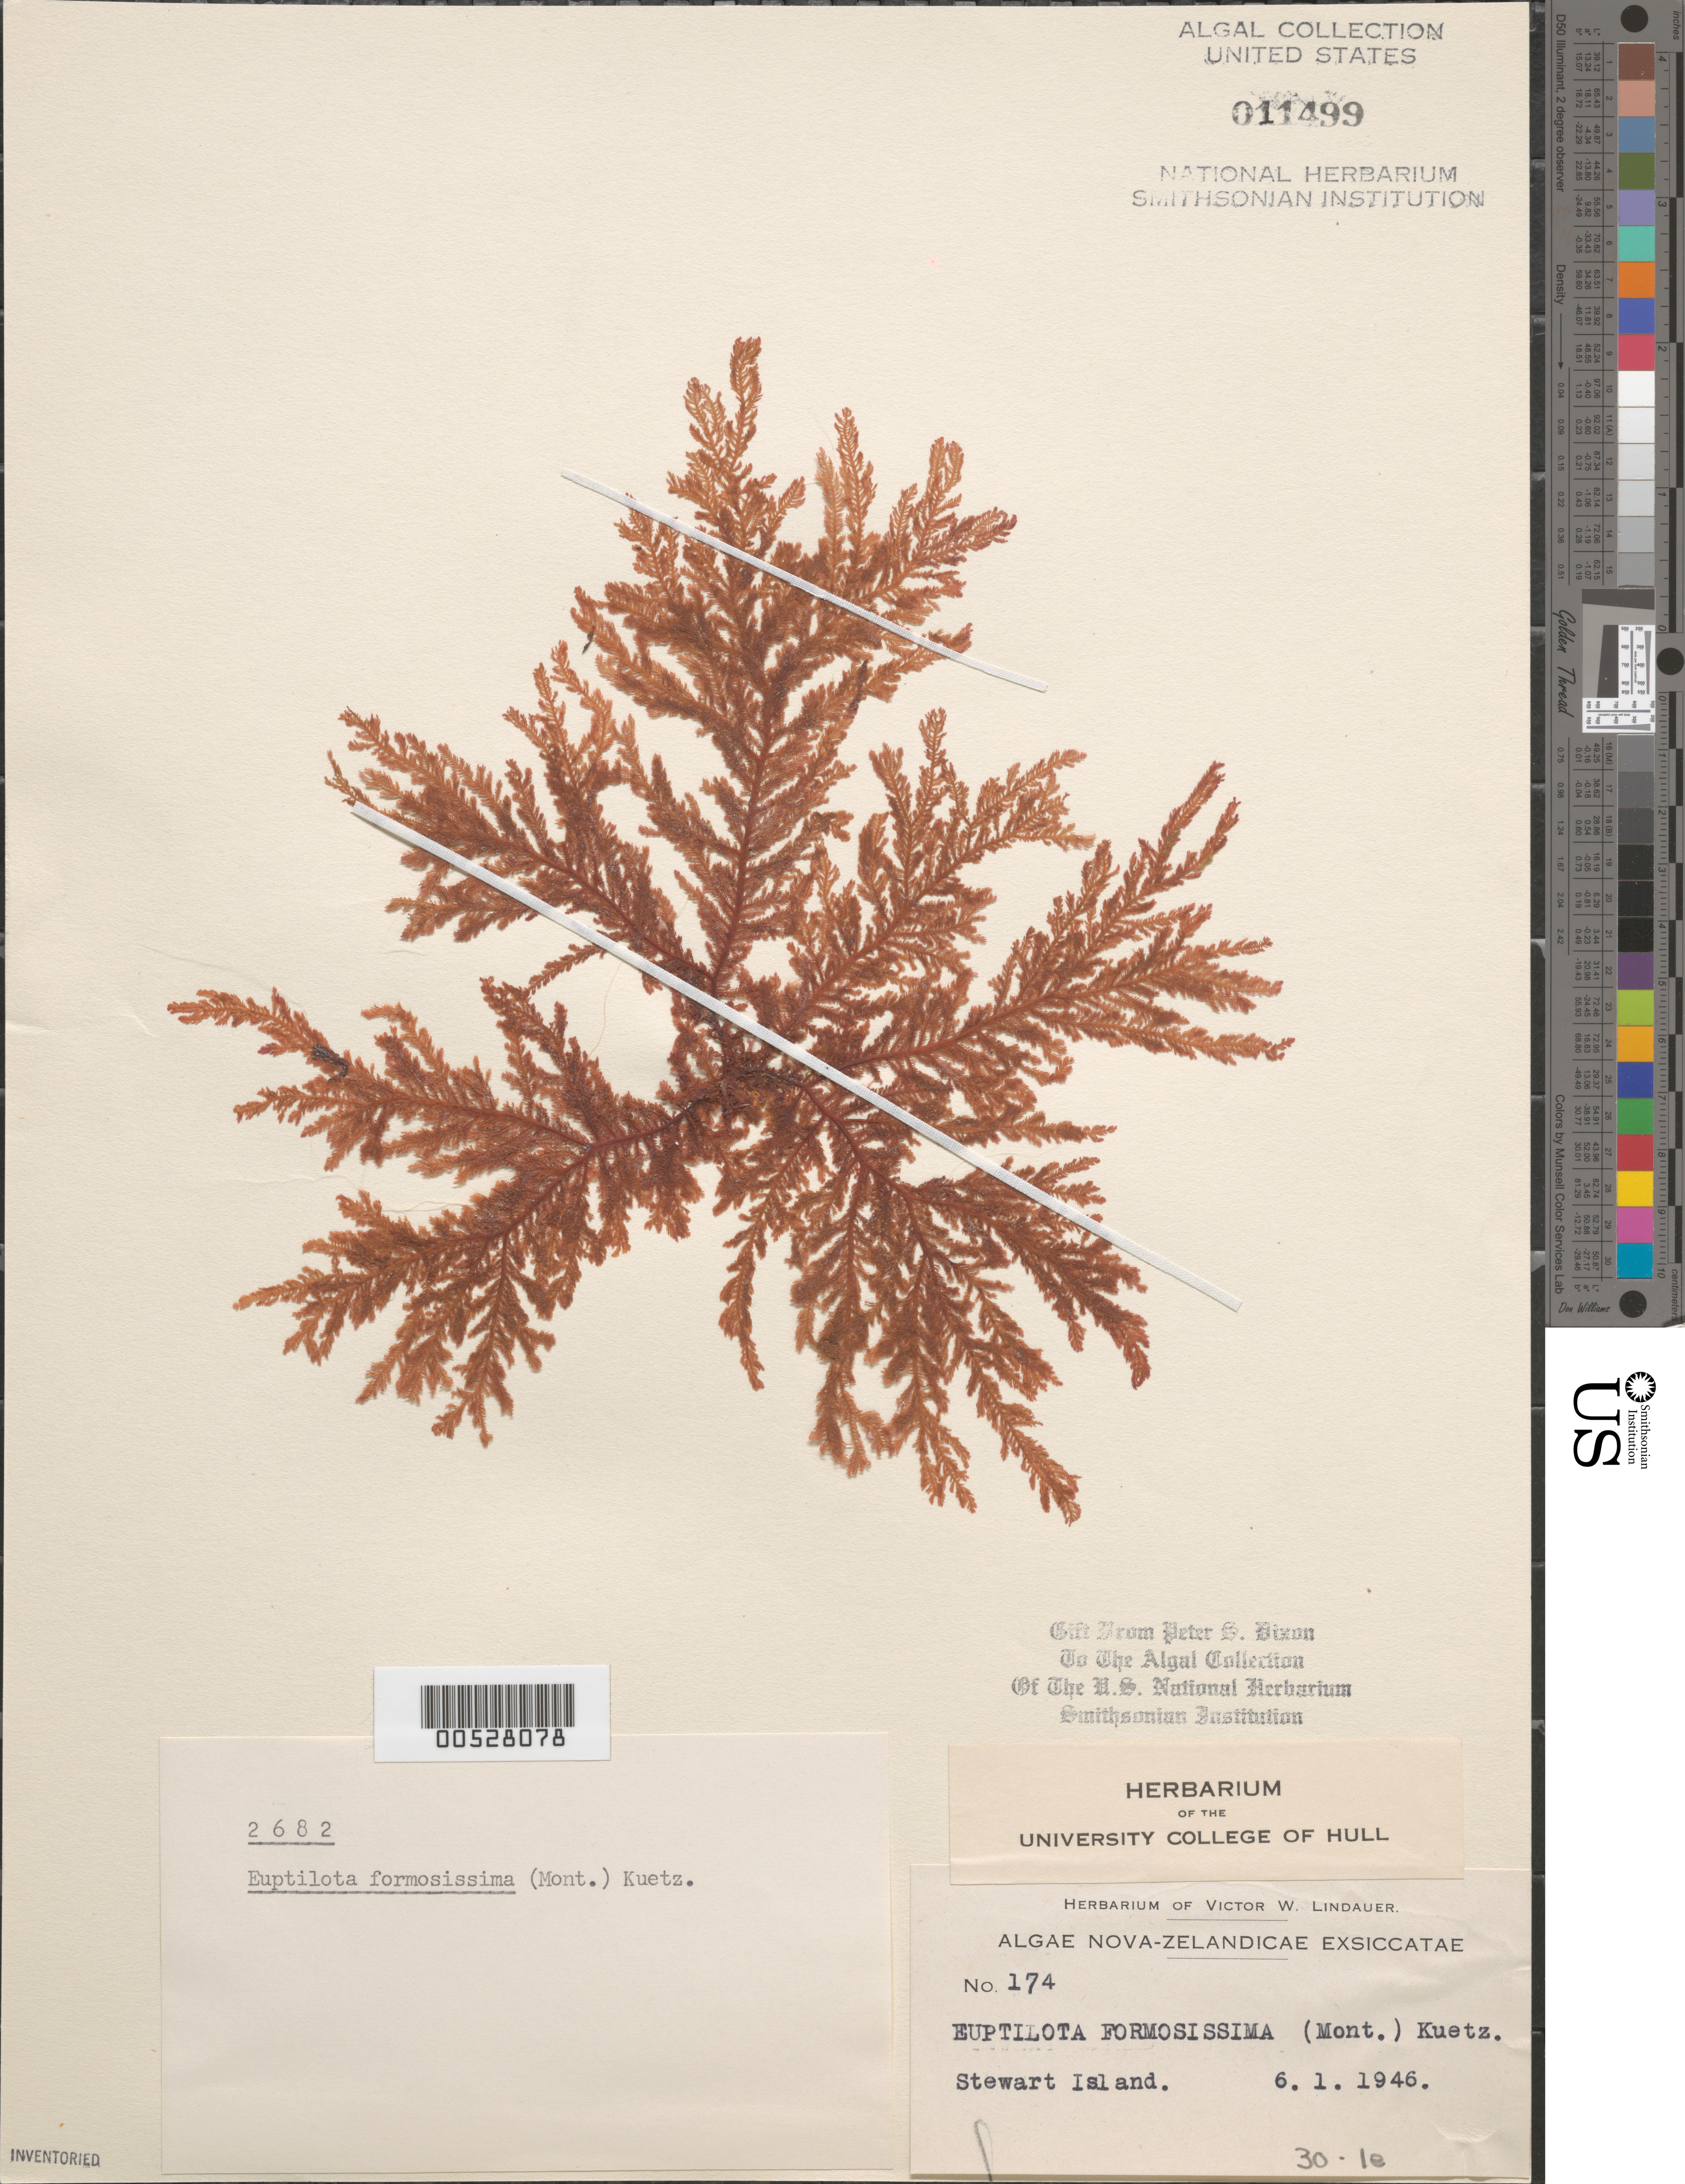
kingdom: Plantae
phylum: Rhodophyta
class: Florideophyceae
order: Ceramiales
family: Callithamniaceae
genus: Euptilota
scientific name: Euptilota formosissima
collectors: V. Lindauer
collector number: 174 & PSD 2682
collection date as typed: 06 Jan 1946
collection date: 1946-01-06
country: New Zealand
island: Stewart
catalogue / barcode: US 11499